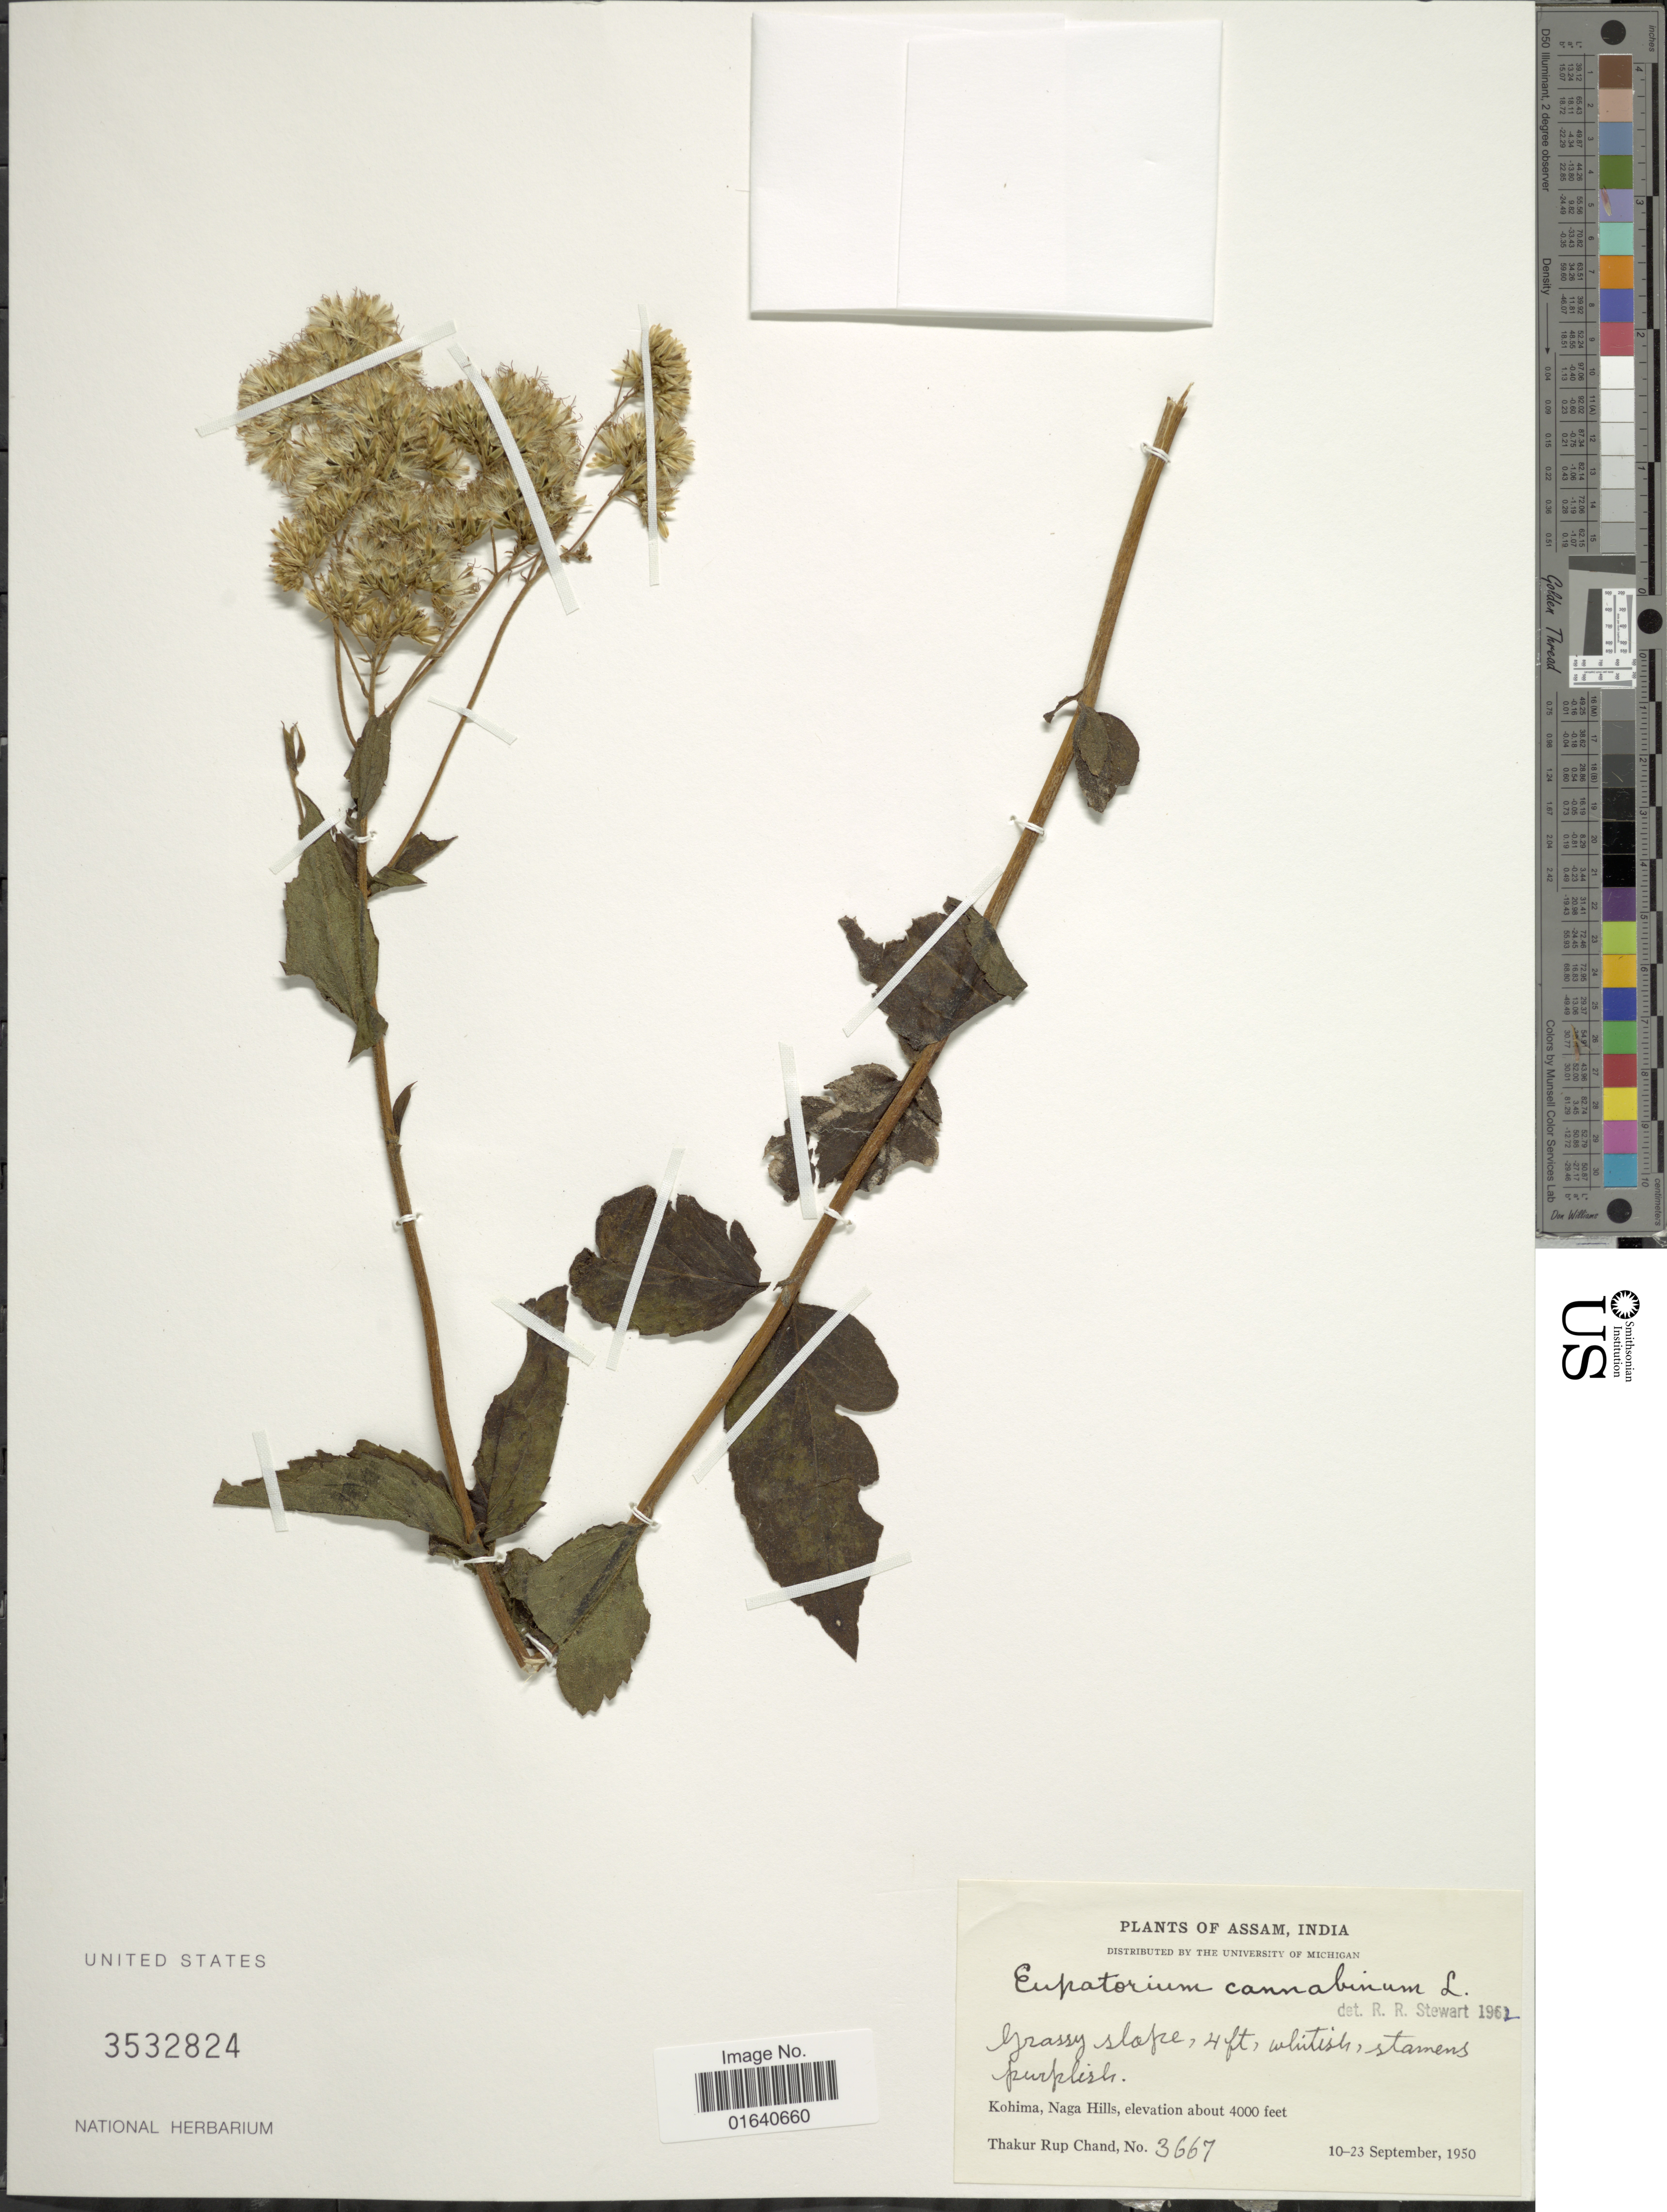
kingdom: Plantae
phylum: Tracheophyta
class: Magnoliopsida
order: Asterales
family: Asteraceae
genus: Eupatorium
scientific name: Eupatorium cannabinum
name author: L.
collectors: T. R. Chand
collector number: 3667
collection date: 1950-09-10/1950-09-23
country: India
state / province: Nagaland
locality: Kohima, Naga Hills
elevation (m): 1219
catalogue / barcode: US 3532824